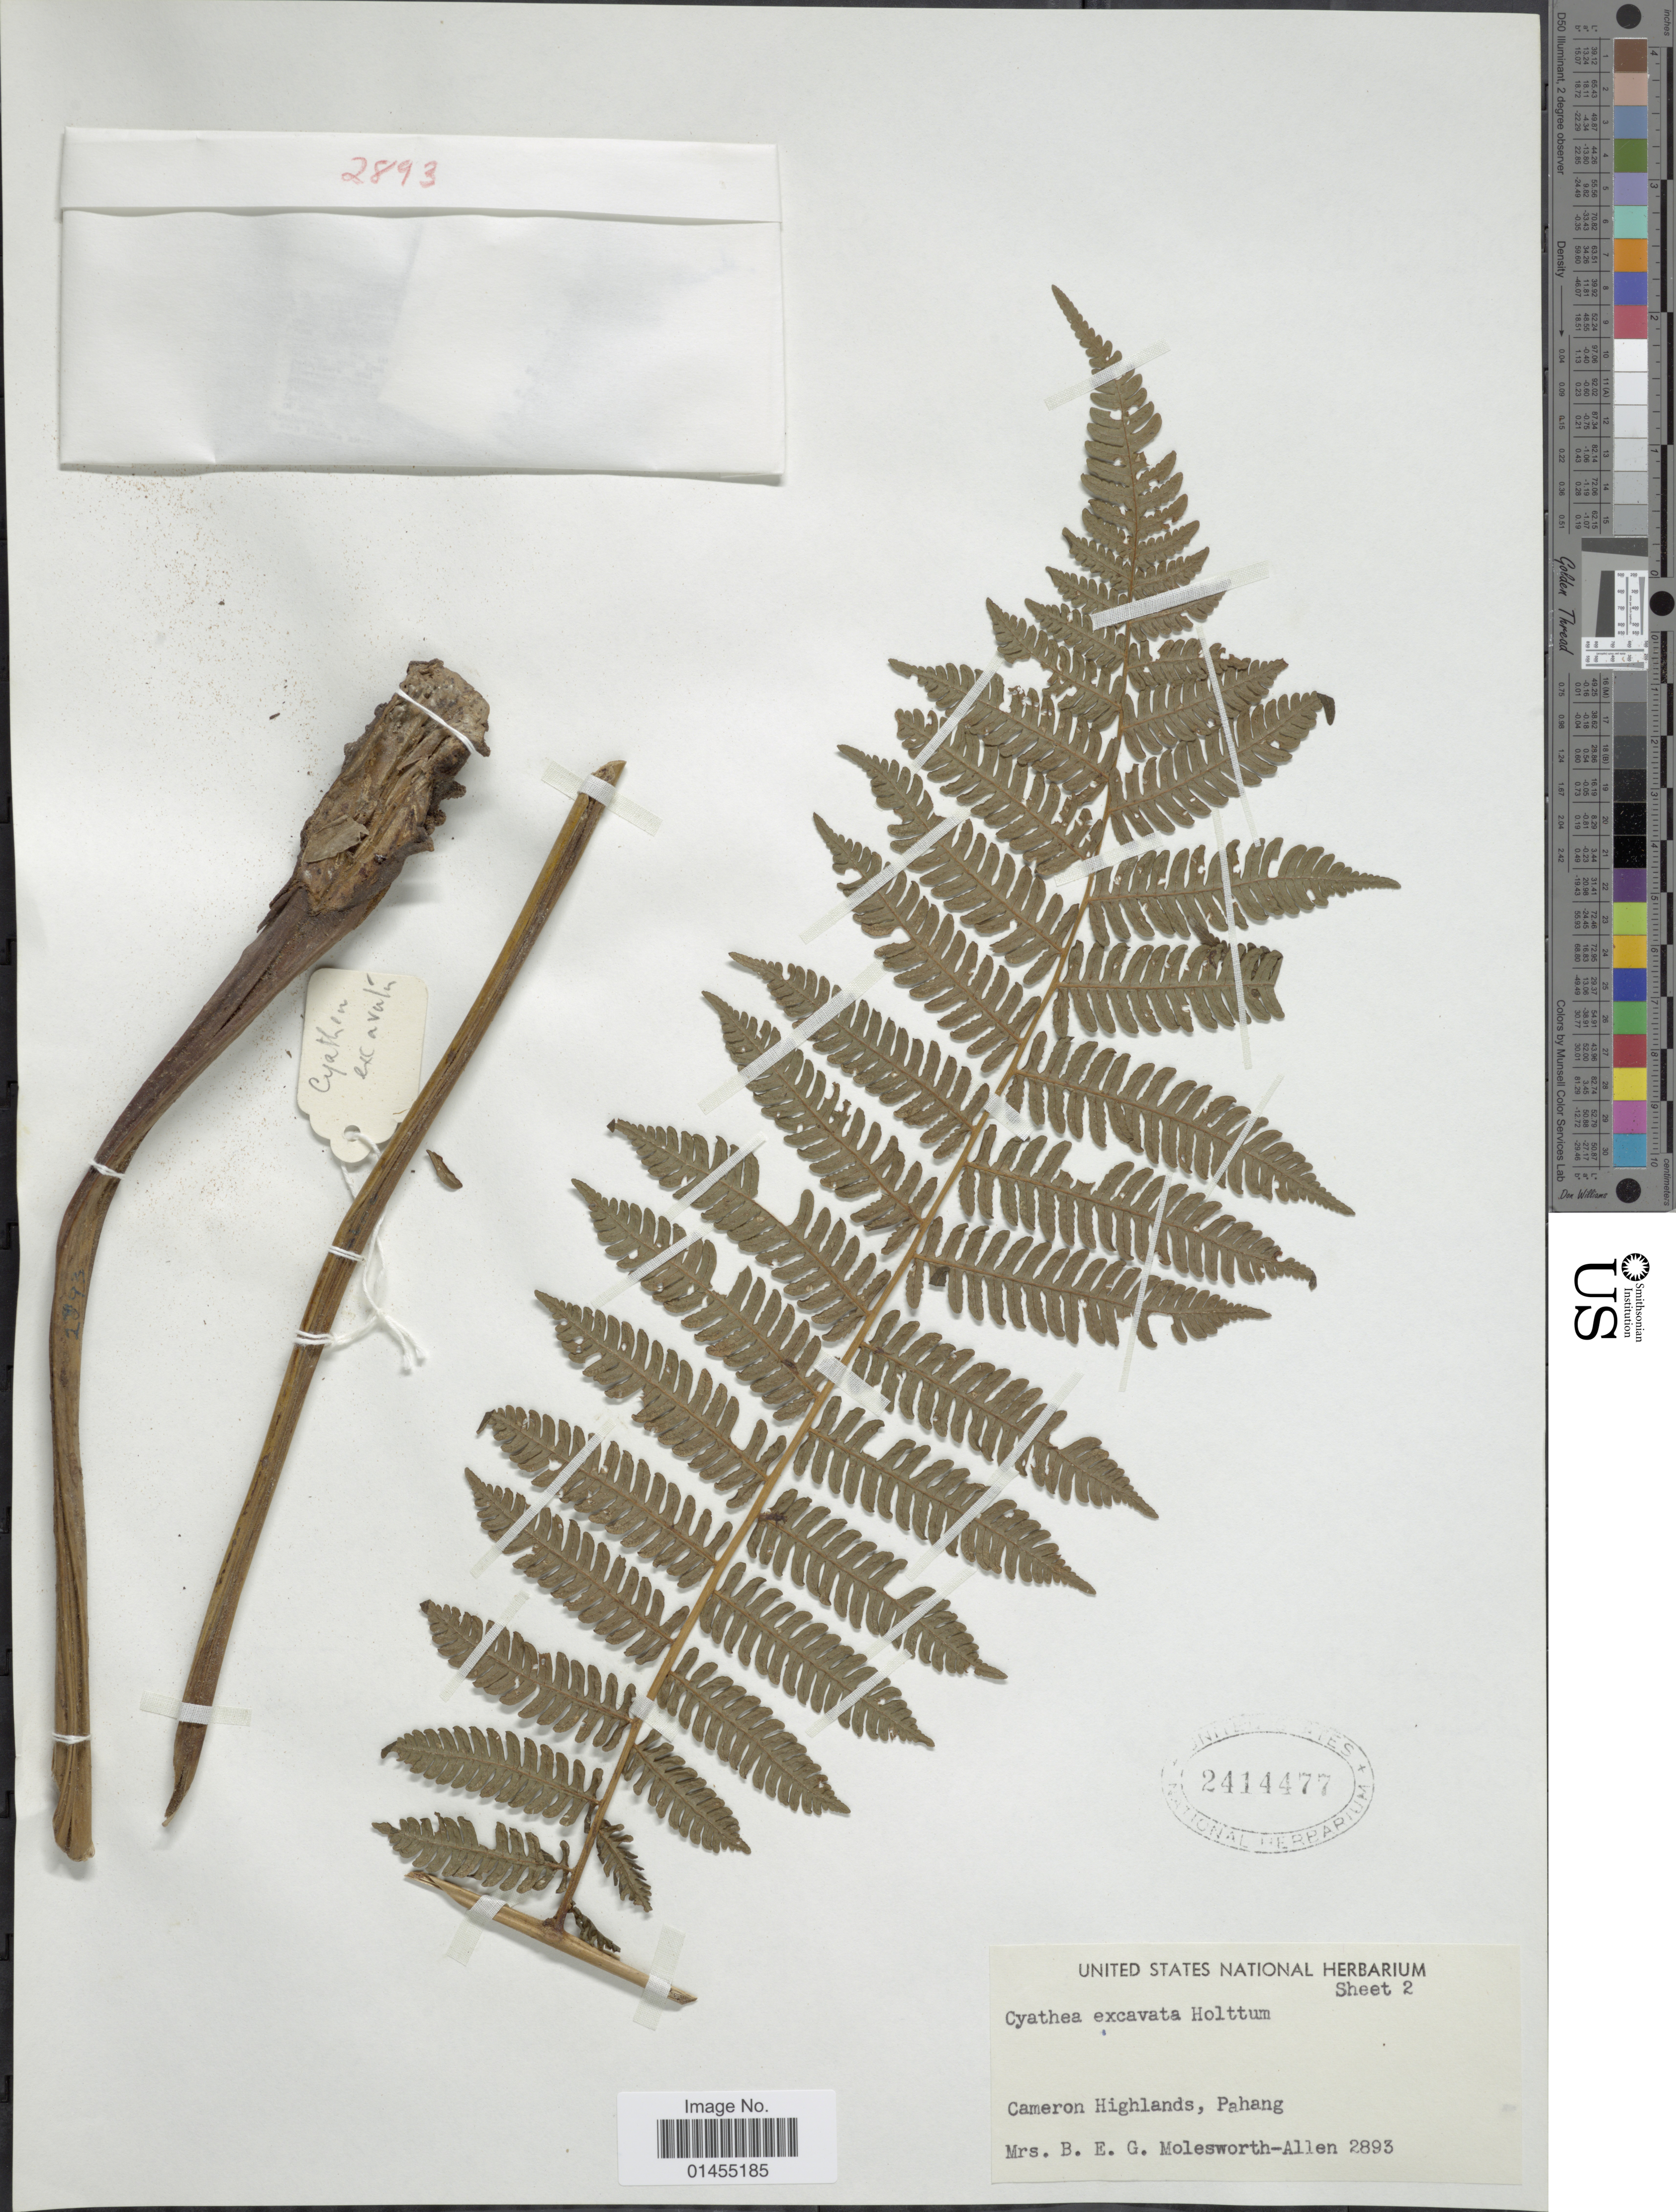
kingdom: Plantae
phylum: Tracheophyta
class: Polypodiopsida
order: Cyatheales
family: Cyatheaceae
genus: Alsophila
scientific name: Alsophila excavata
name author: (Holttum) R.M. Tryon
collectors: Mrs. B. E. G. Molesworth-Allen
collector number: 2893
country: Malaysia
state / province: Pahang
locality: Cameron Highlands.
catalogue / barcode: US 2414477